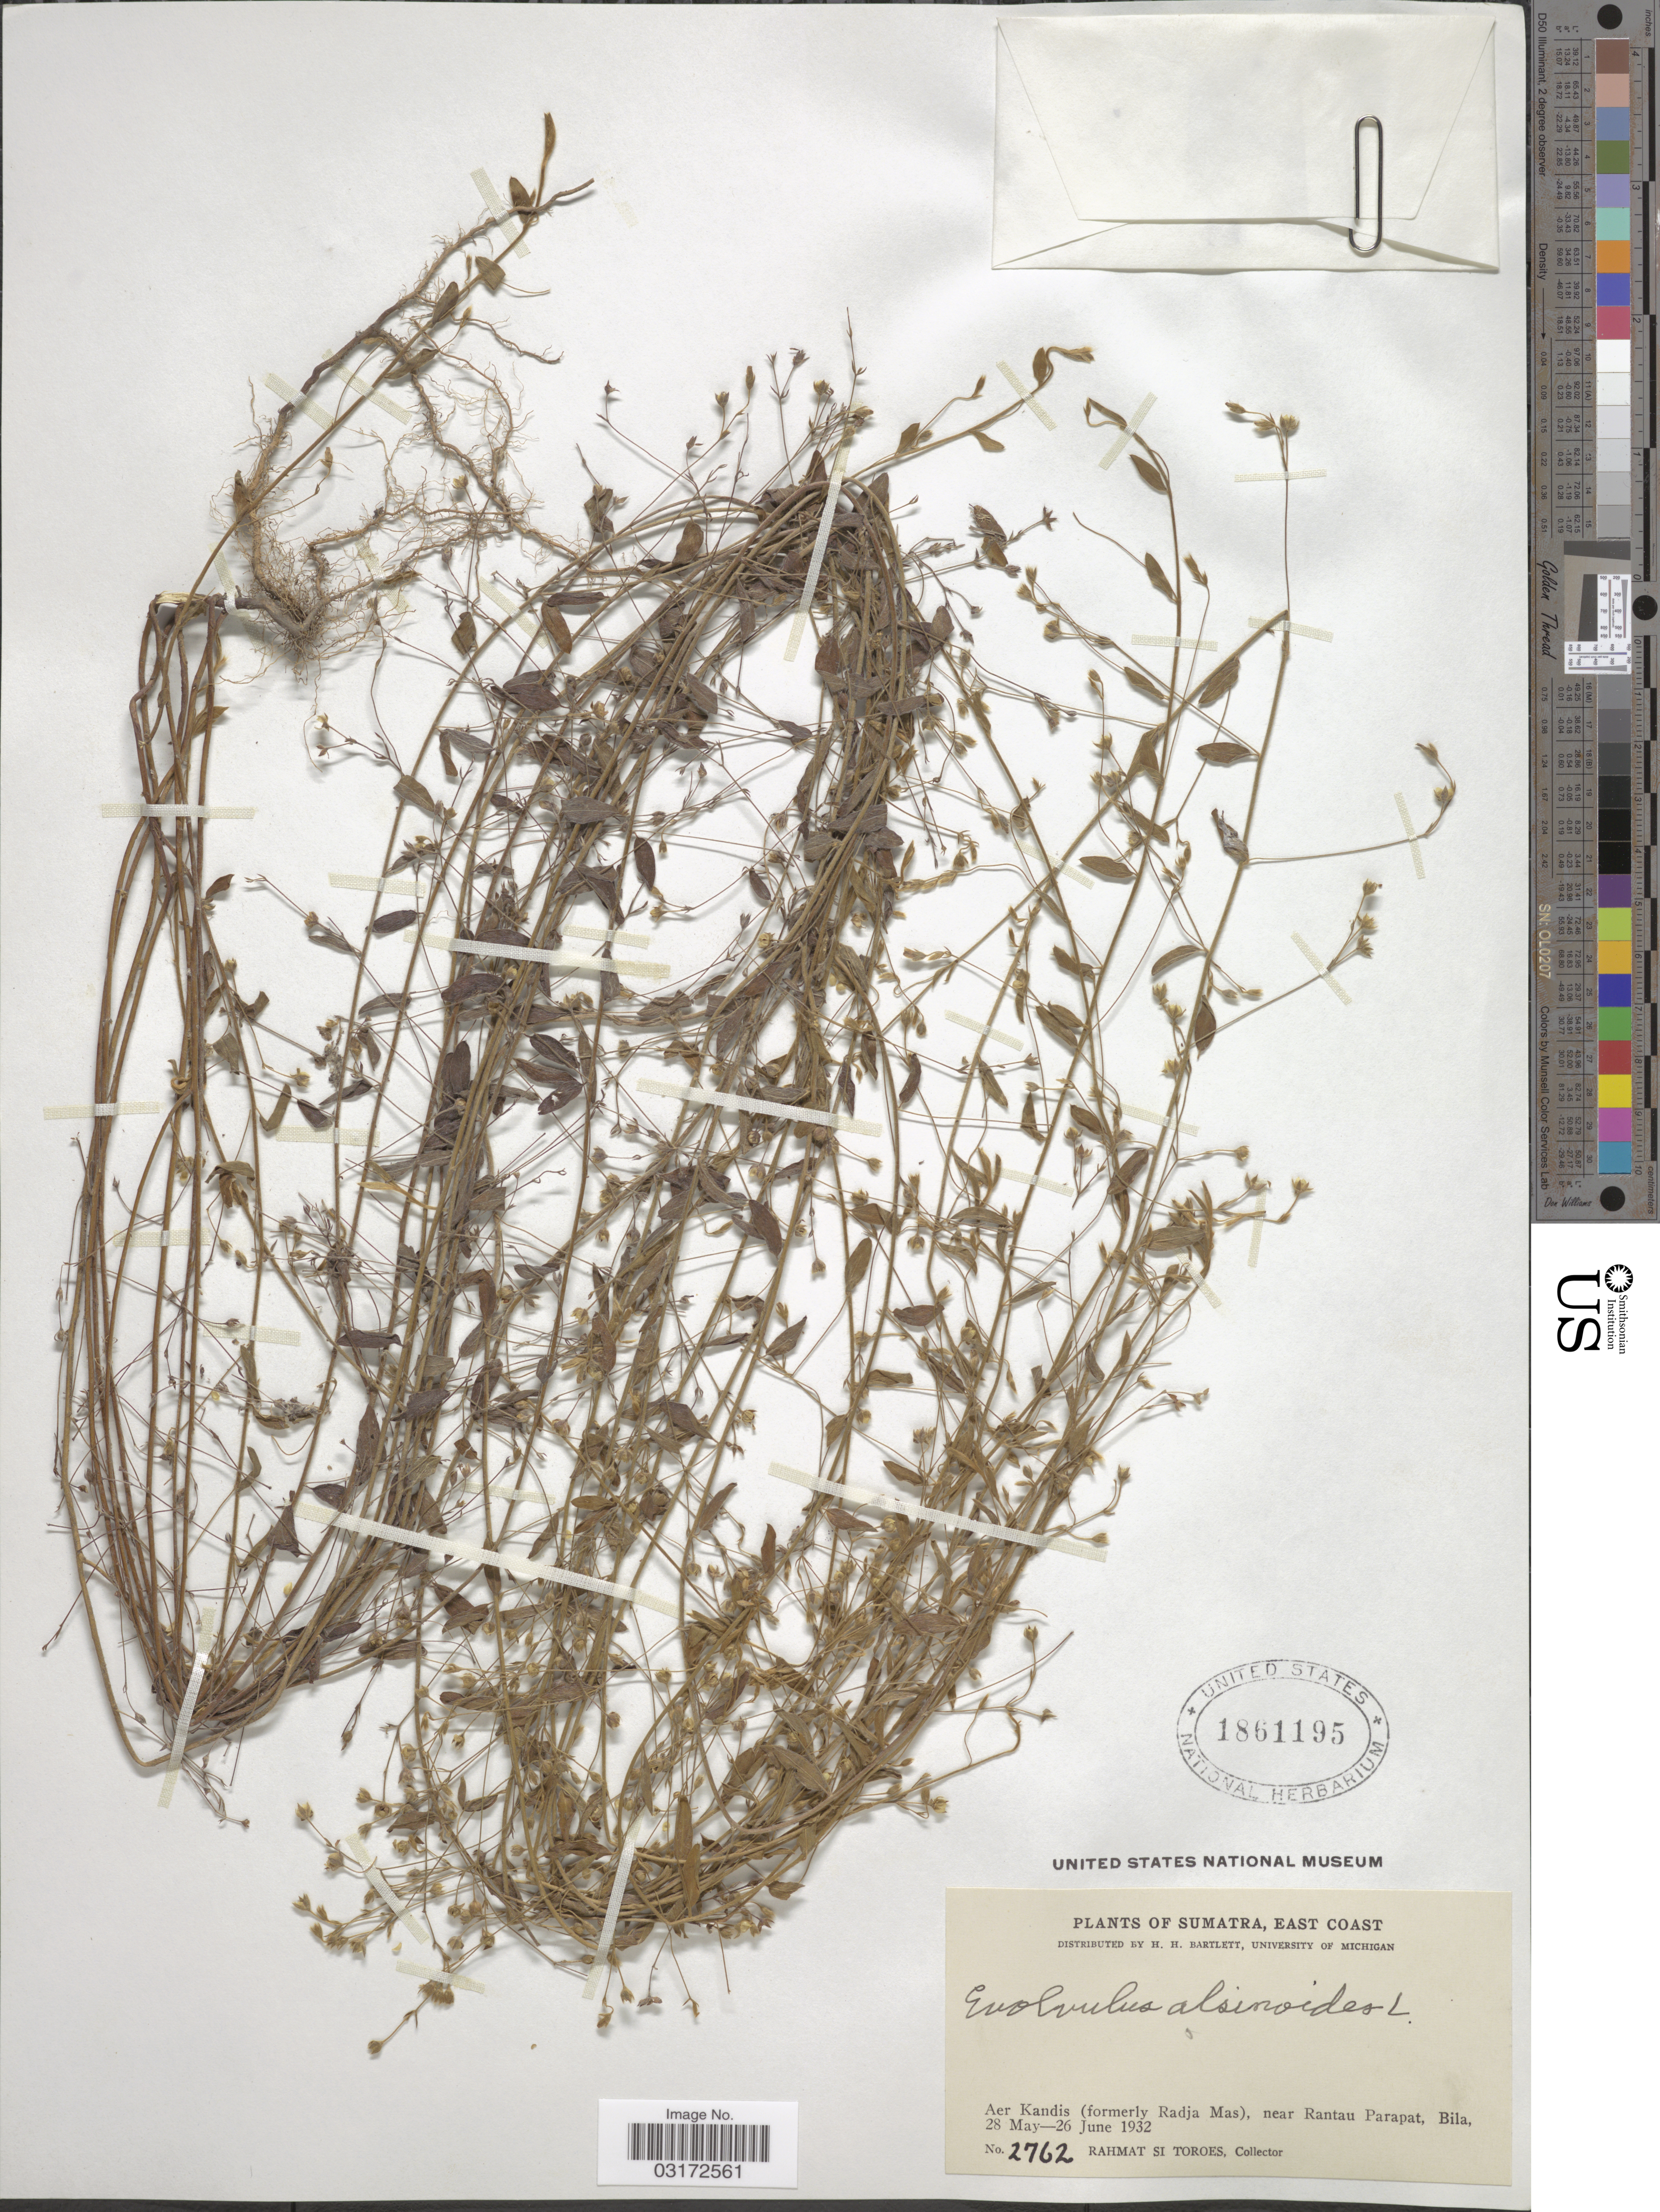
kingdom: Plantae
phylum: Tracheophyta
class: Magnoliopsida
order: Solanales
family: Convolvulaceae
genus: Evolvulus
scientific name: Evolvulus alsinoides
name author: (L.) L.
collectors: Rahmat Si Boeea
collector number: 2762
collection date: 1932-05-28/1932-06-26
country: Indonesia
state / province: Sumatra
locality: East Coast. Aer Kandis (formerly Radja Mas), near Rantau Parapat, Bila.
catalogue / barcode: US 1861195